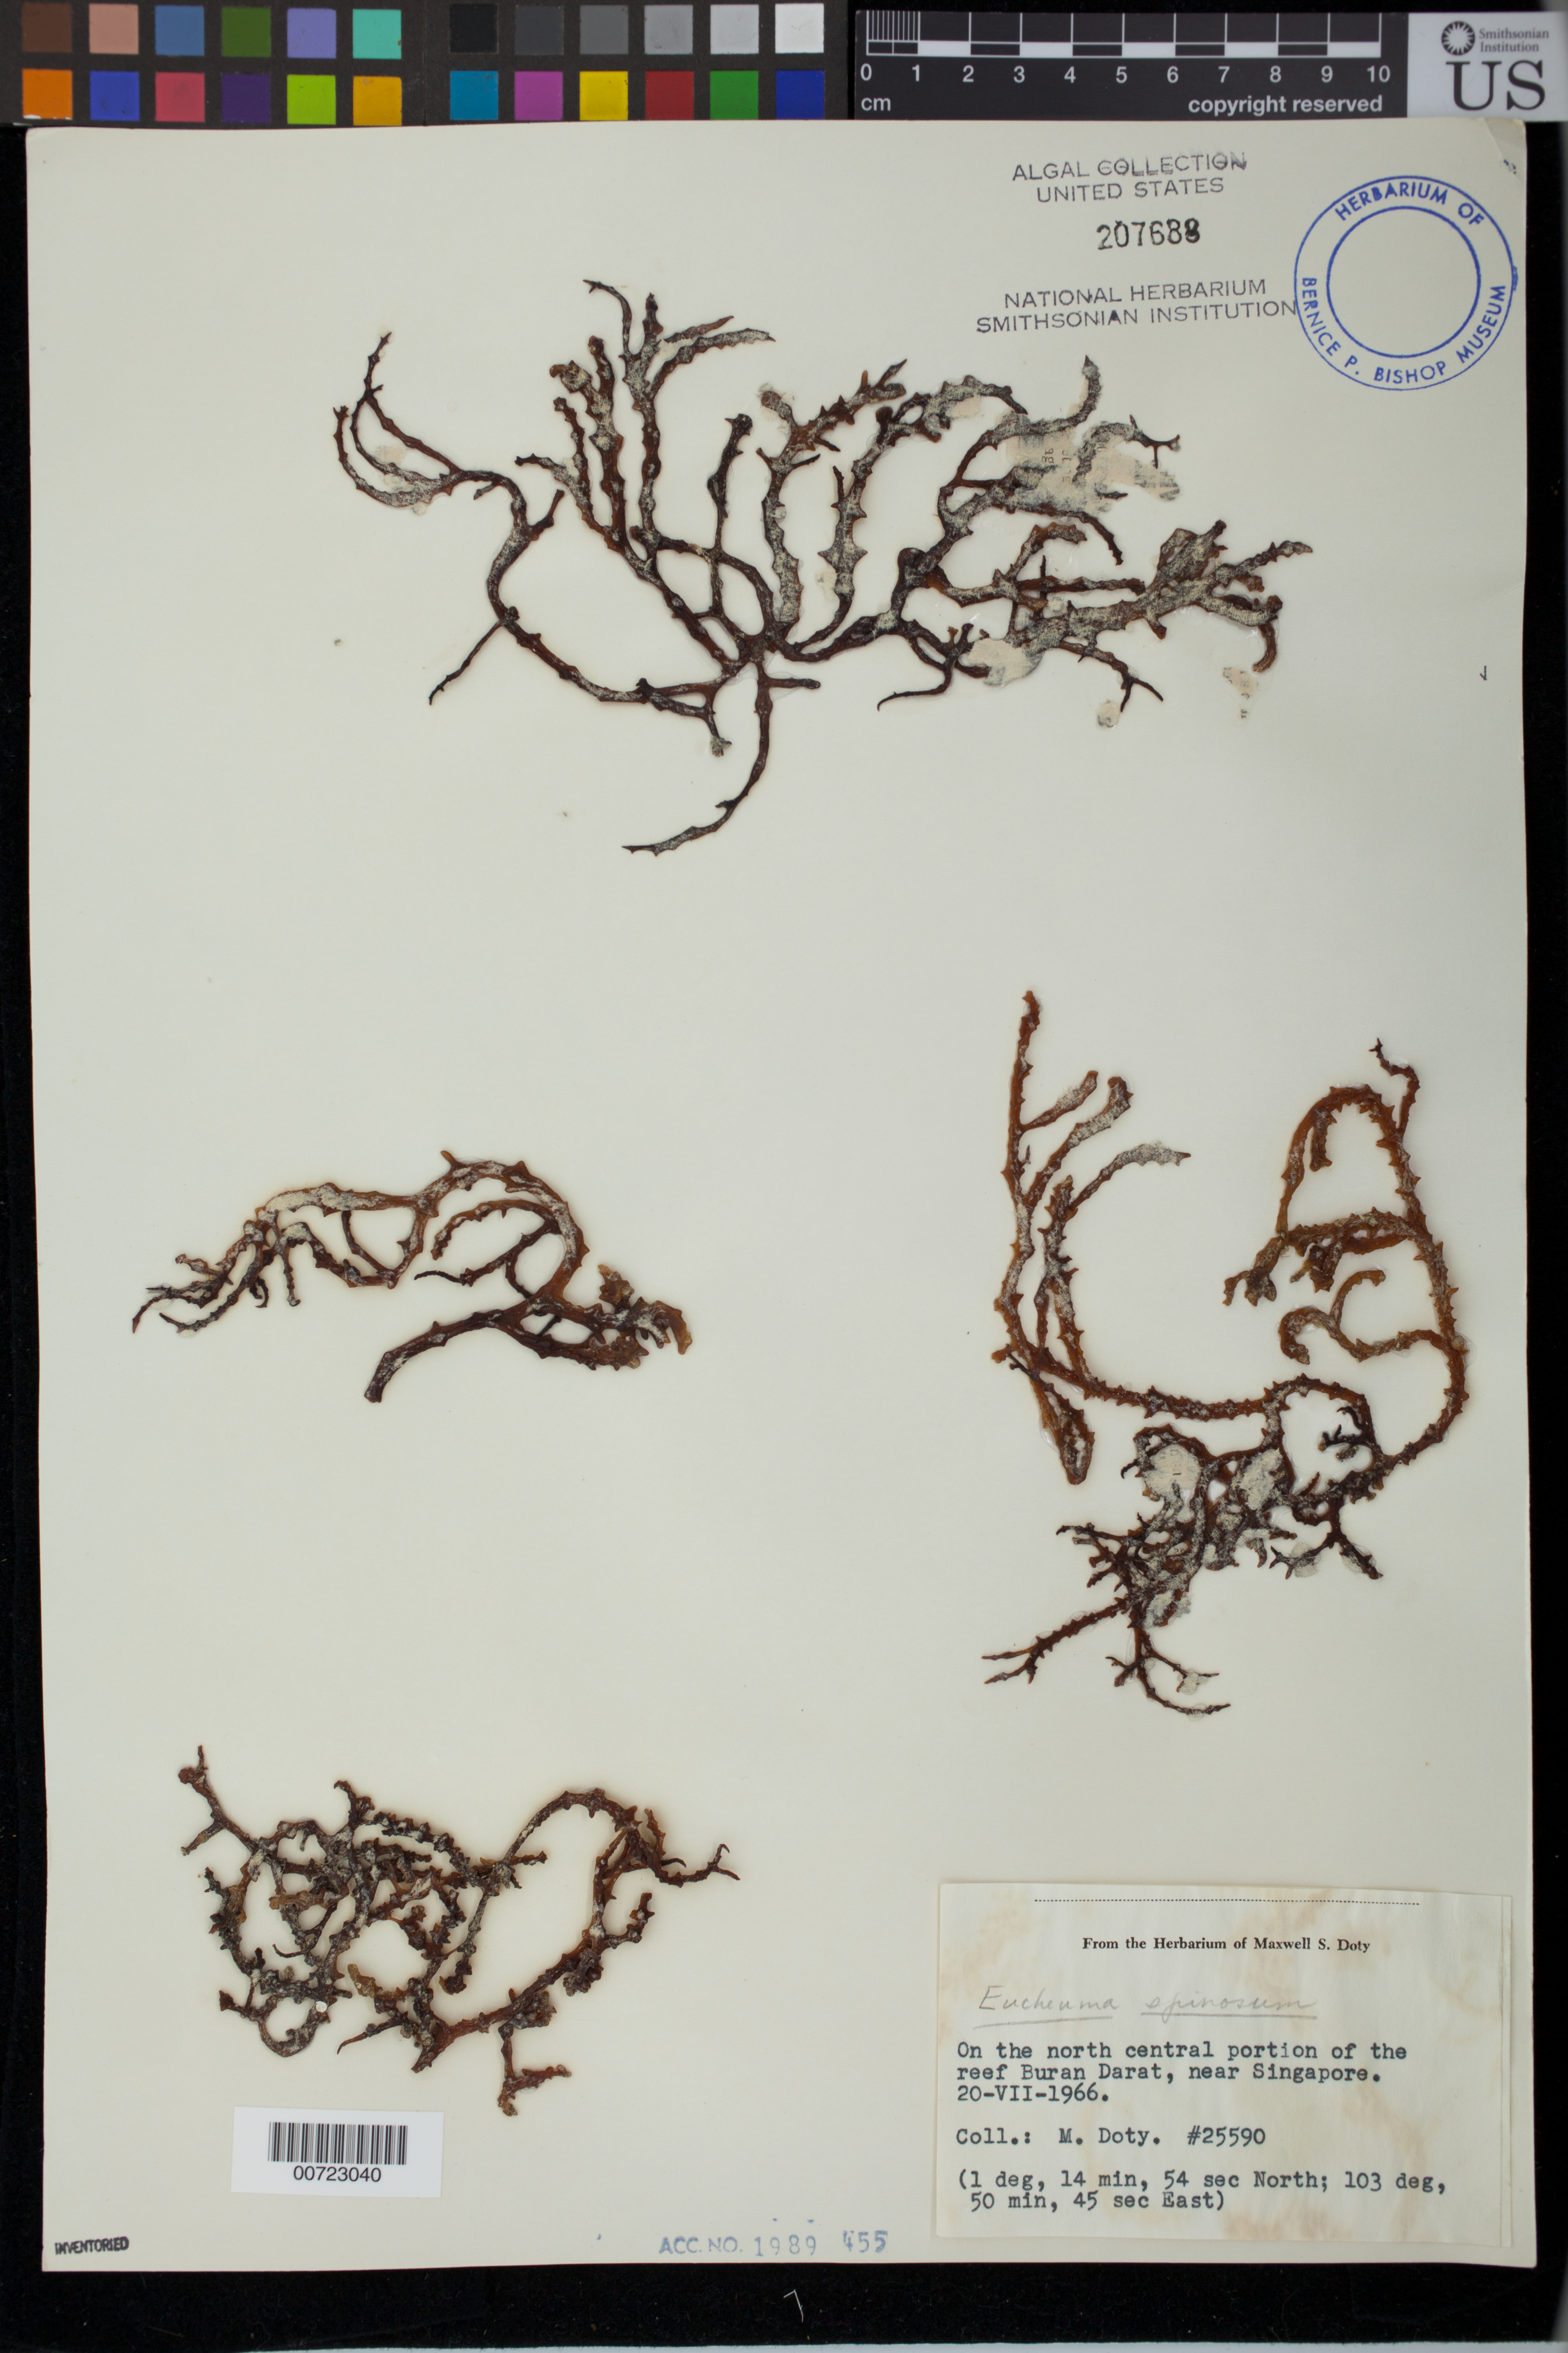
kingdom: Plantae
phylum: Rhodophyta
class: Florideophyceae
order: Gigartinales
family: Solieriaceae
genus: Eucheuma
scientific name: Eucheuma denticulatum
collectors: M. S. Doty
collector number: MSD 25590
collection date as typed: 20 Jul 1966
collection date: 1966-07-20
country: Singapore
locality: Buran Darat, near Singapore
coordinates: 1 deg, 14 min, 54 sec North, 103 deg, 50 min, 45 sec East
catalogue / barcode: US 207688